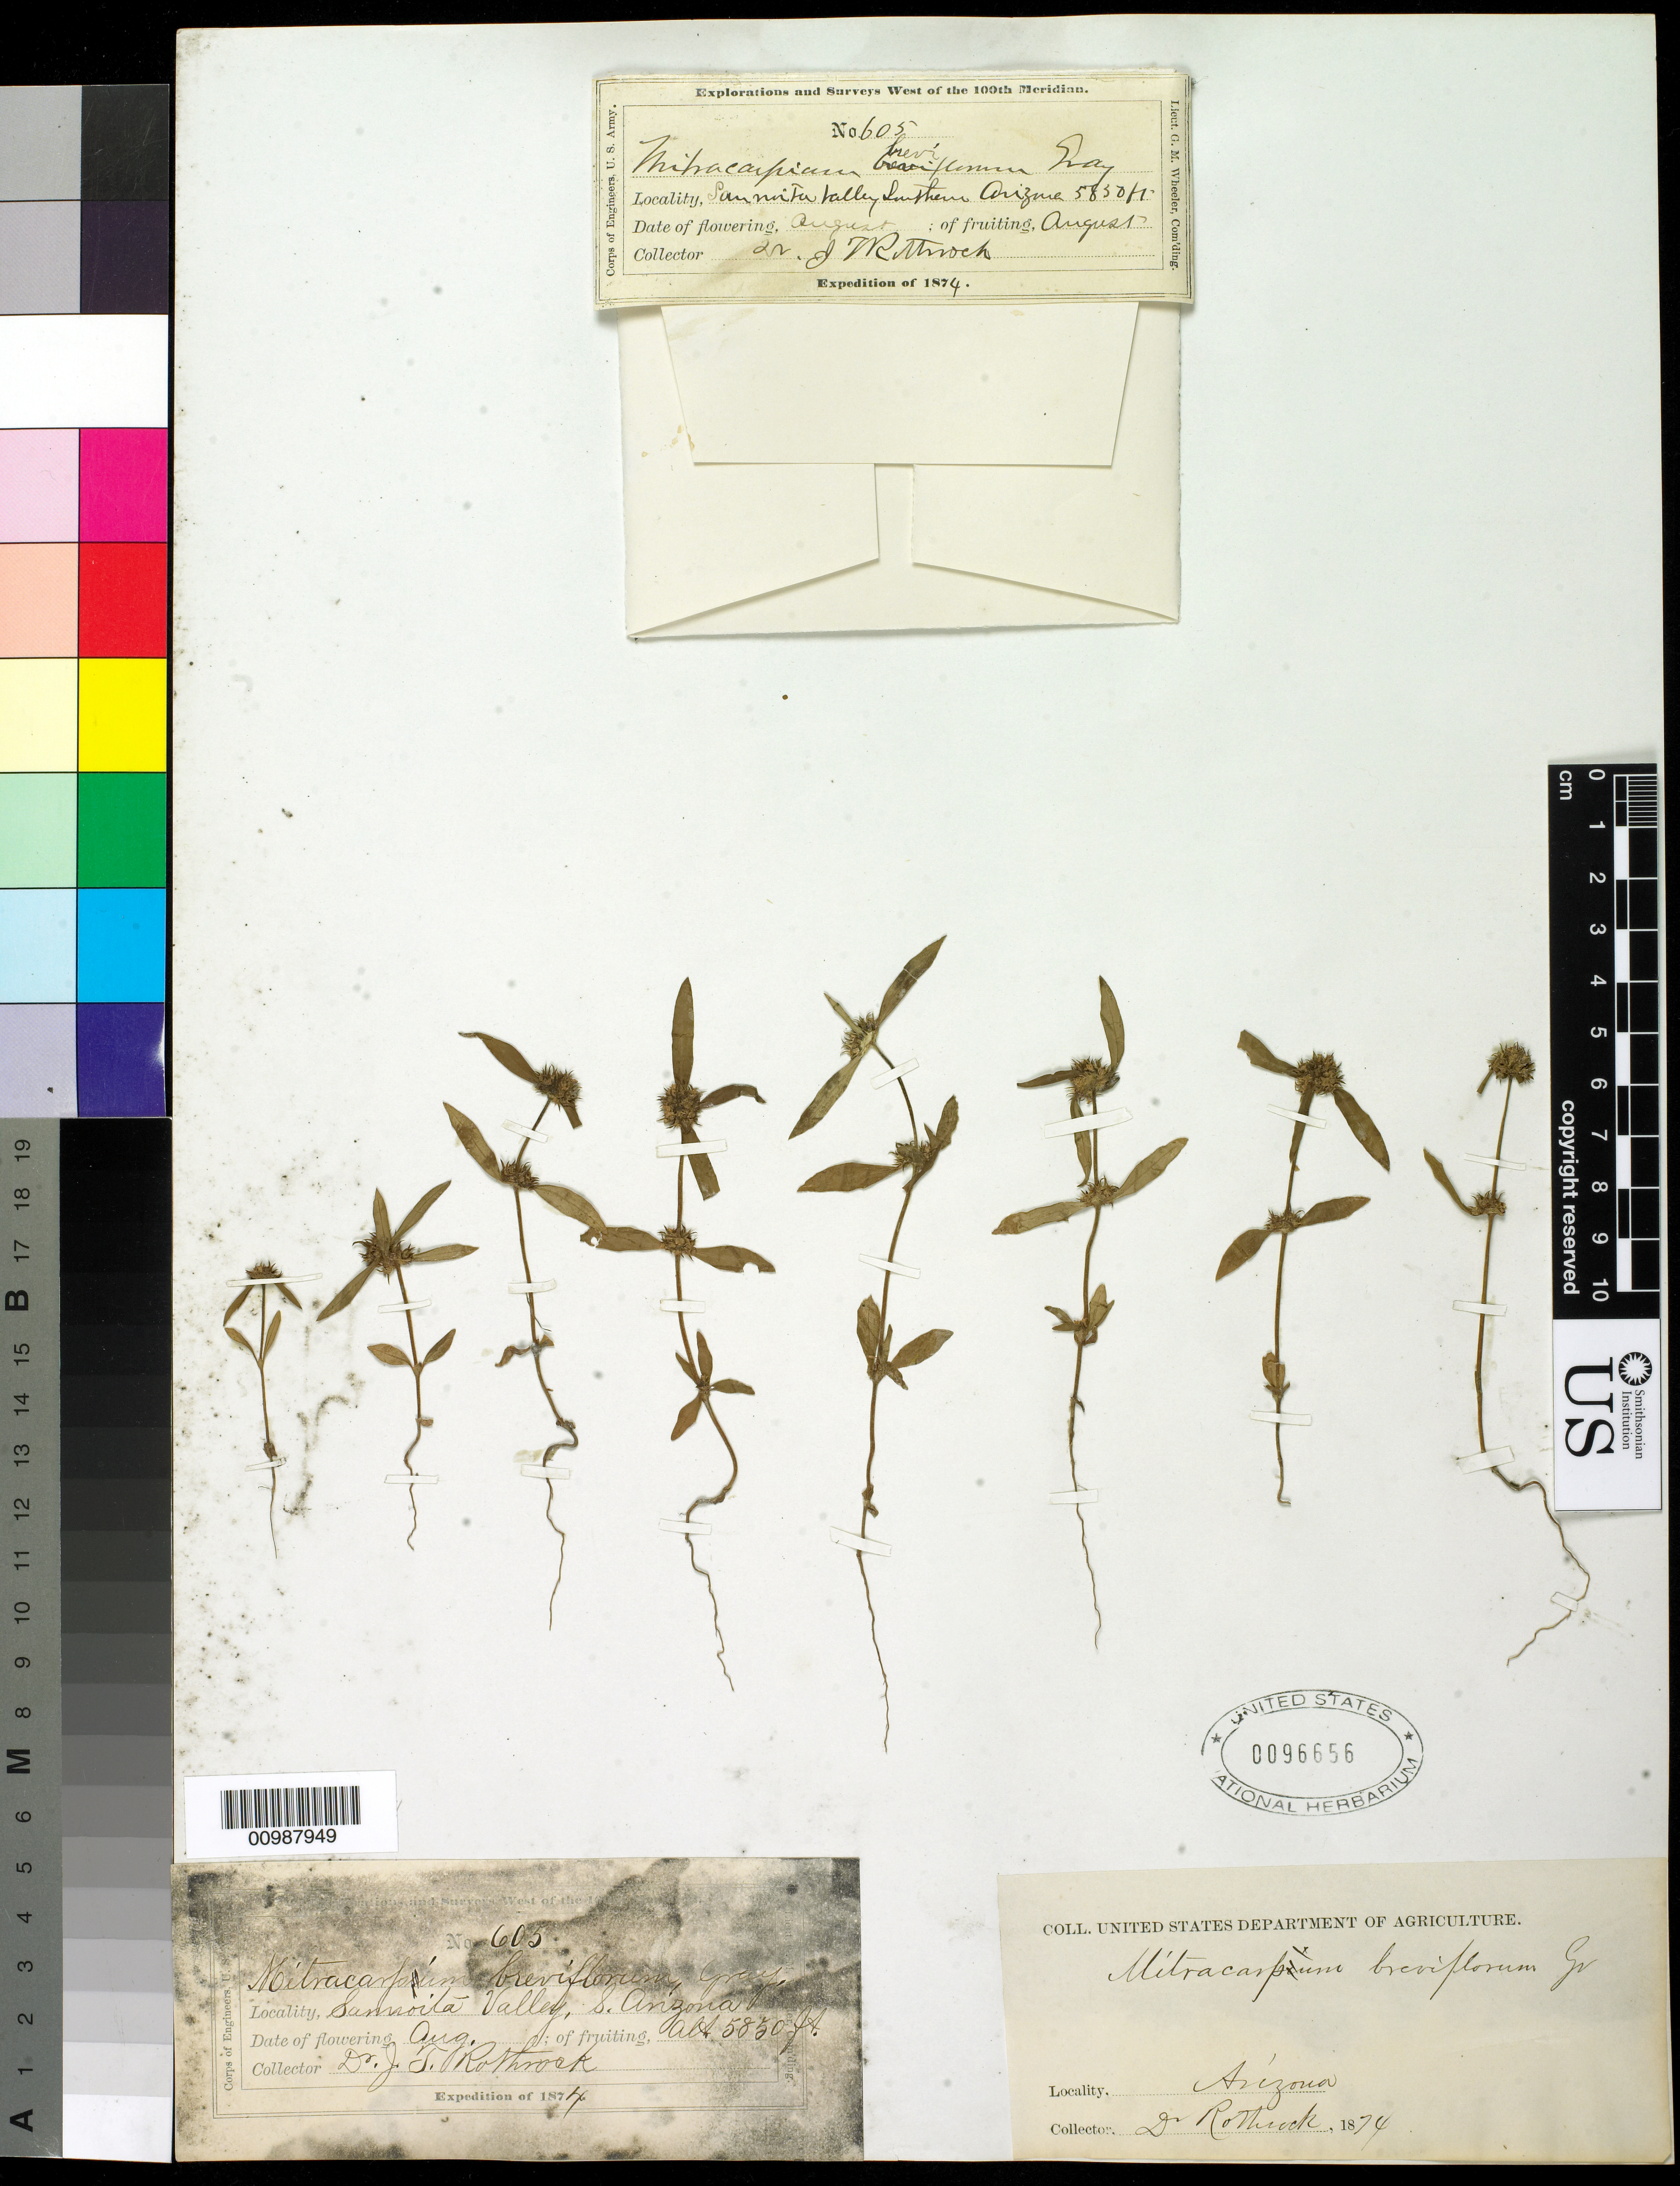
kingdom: Plantae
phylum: Tracheophyta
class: Magnoliopsida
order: Gentianales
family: Rubiaceae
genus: Mitracarpus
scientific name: Mitracarpus breviflorus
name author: A. Gray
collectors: J. T. Rothrock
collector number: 605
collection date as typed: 1874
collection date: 1874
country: United States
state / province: Arizona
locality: Sonnoita Valley, Southern Arizona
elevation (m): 1981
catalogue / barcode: US 96656